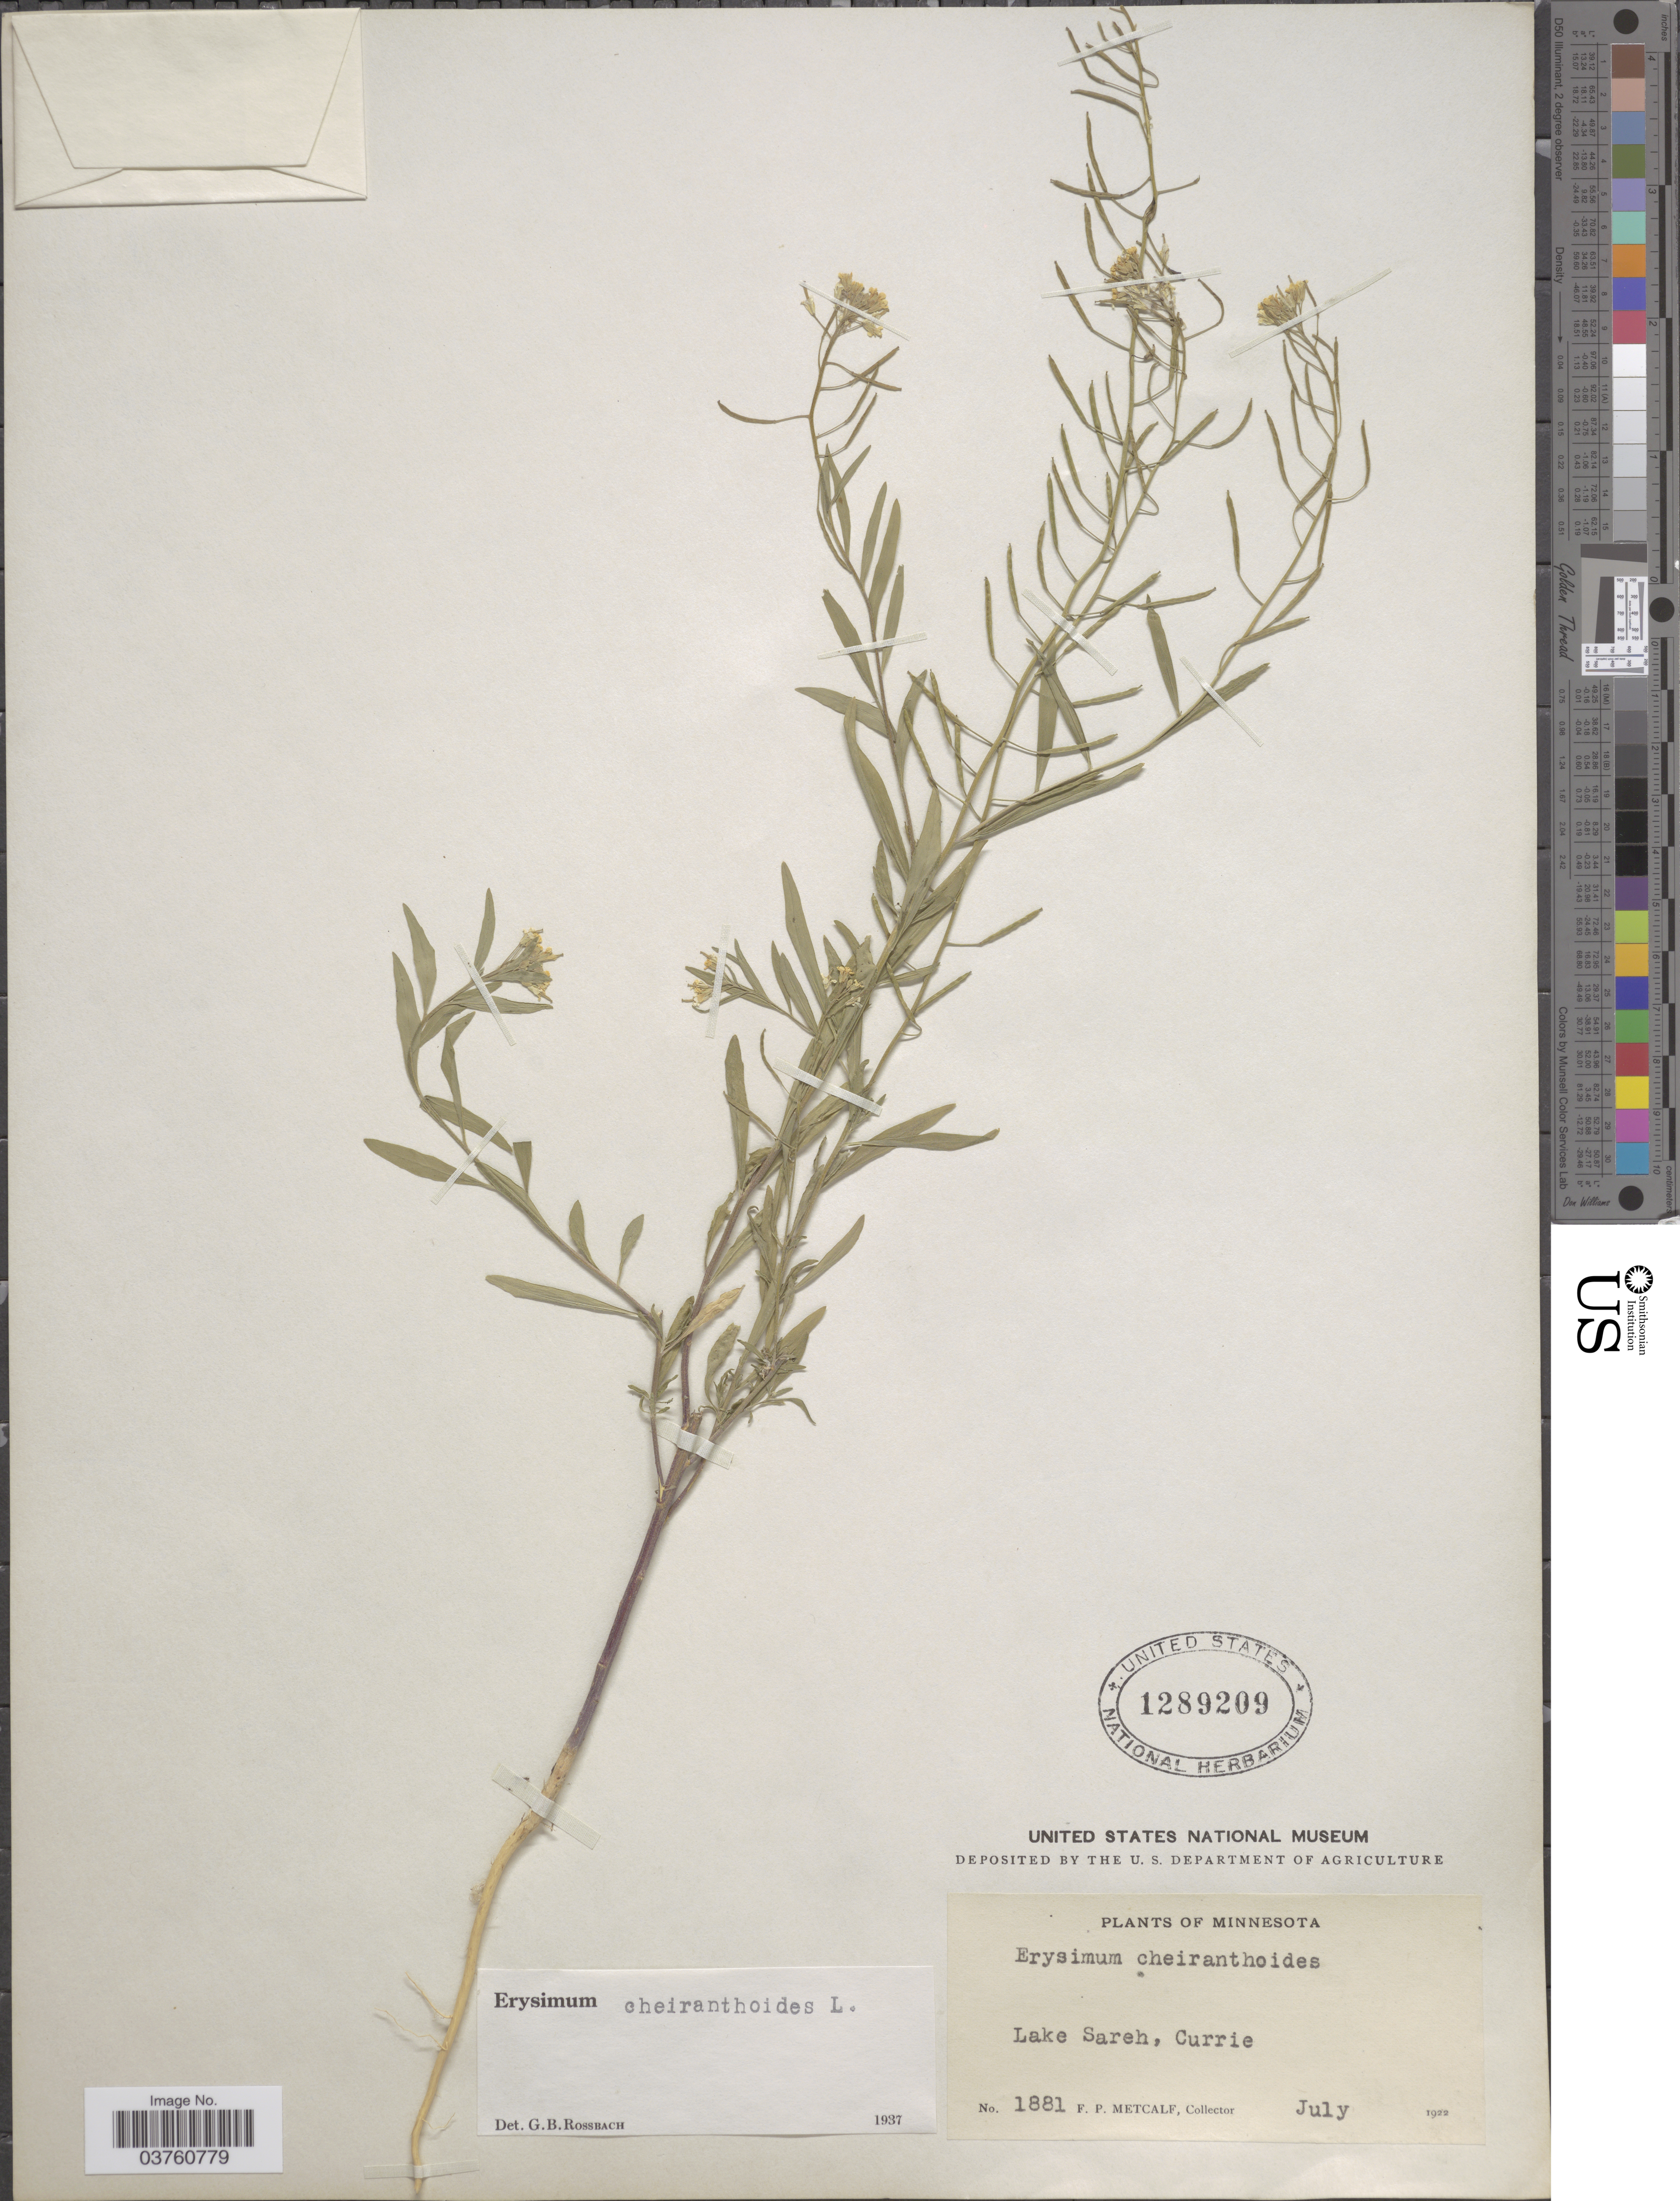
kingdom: Plantae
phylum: Tracheophyta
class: Magnoliopsida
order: Brassicales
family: Brassicaceae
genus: Erysimum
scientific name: Erysimum cheiranthoides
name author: L.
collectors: F. Metcalf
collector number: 1881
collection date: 1922-07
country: United States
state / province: Minnesota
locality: Lake Sareh, Currie.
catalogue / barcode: US 1289209